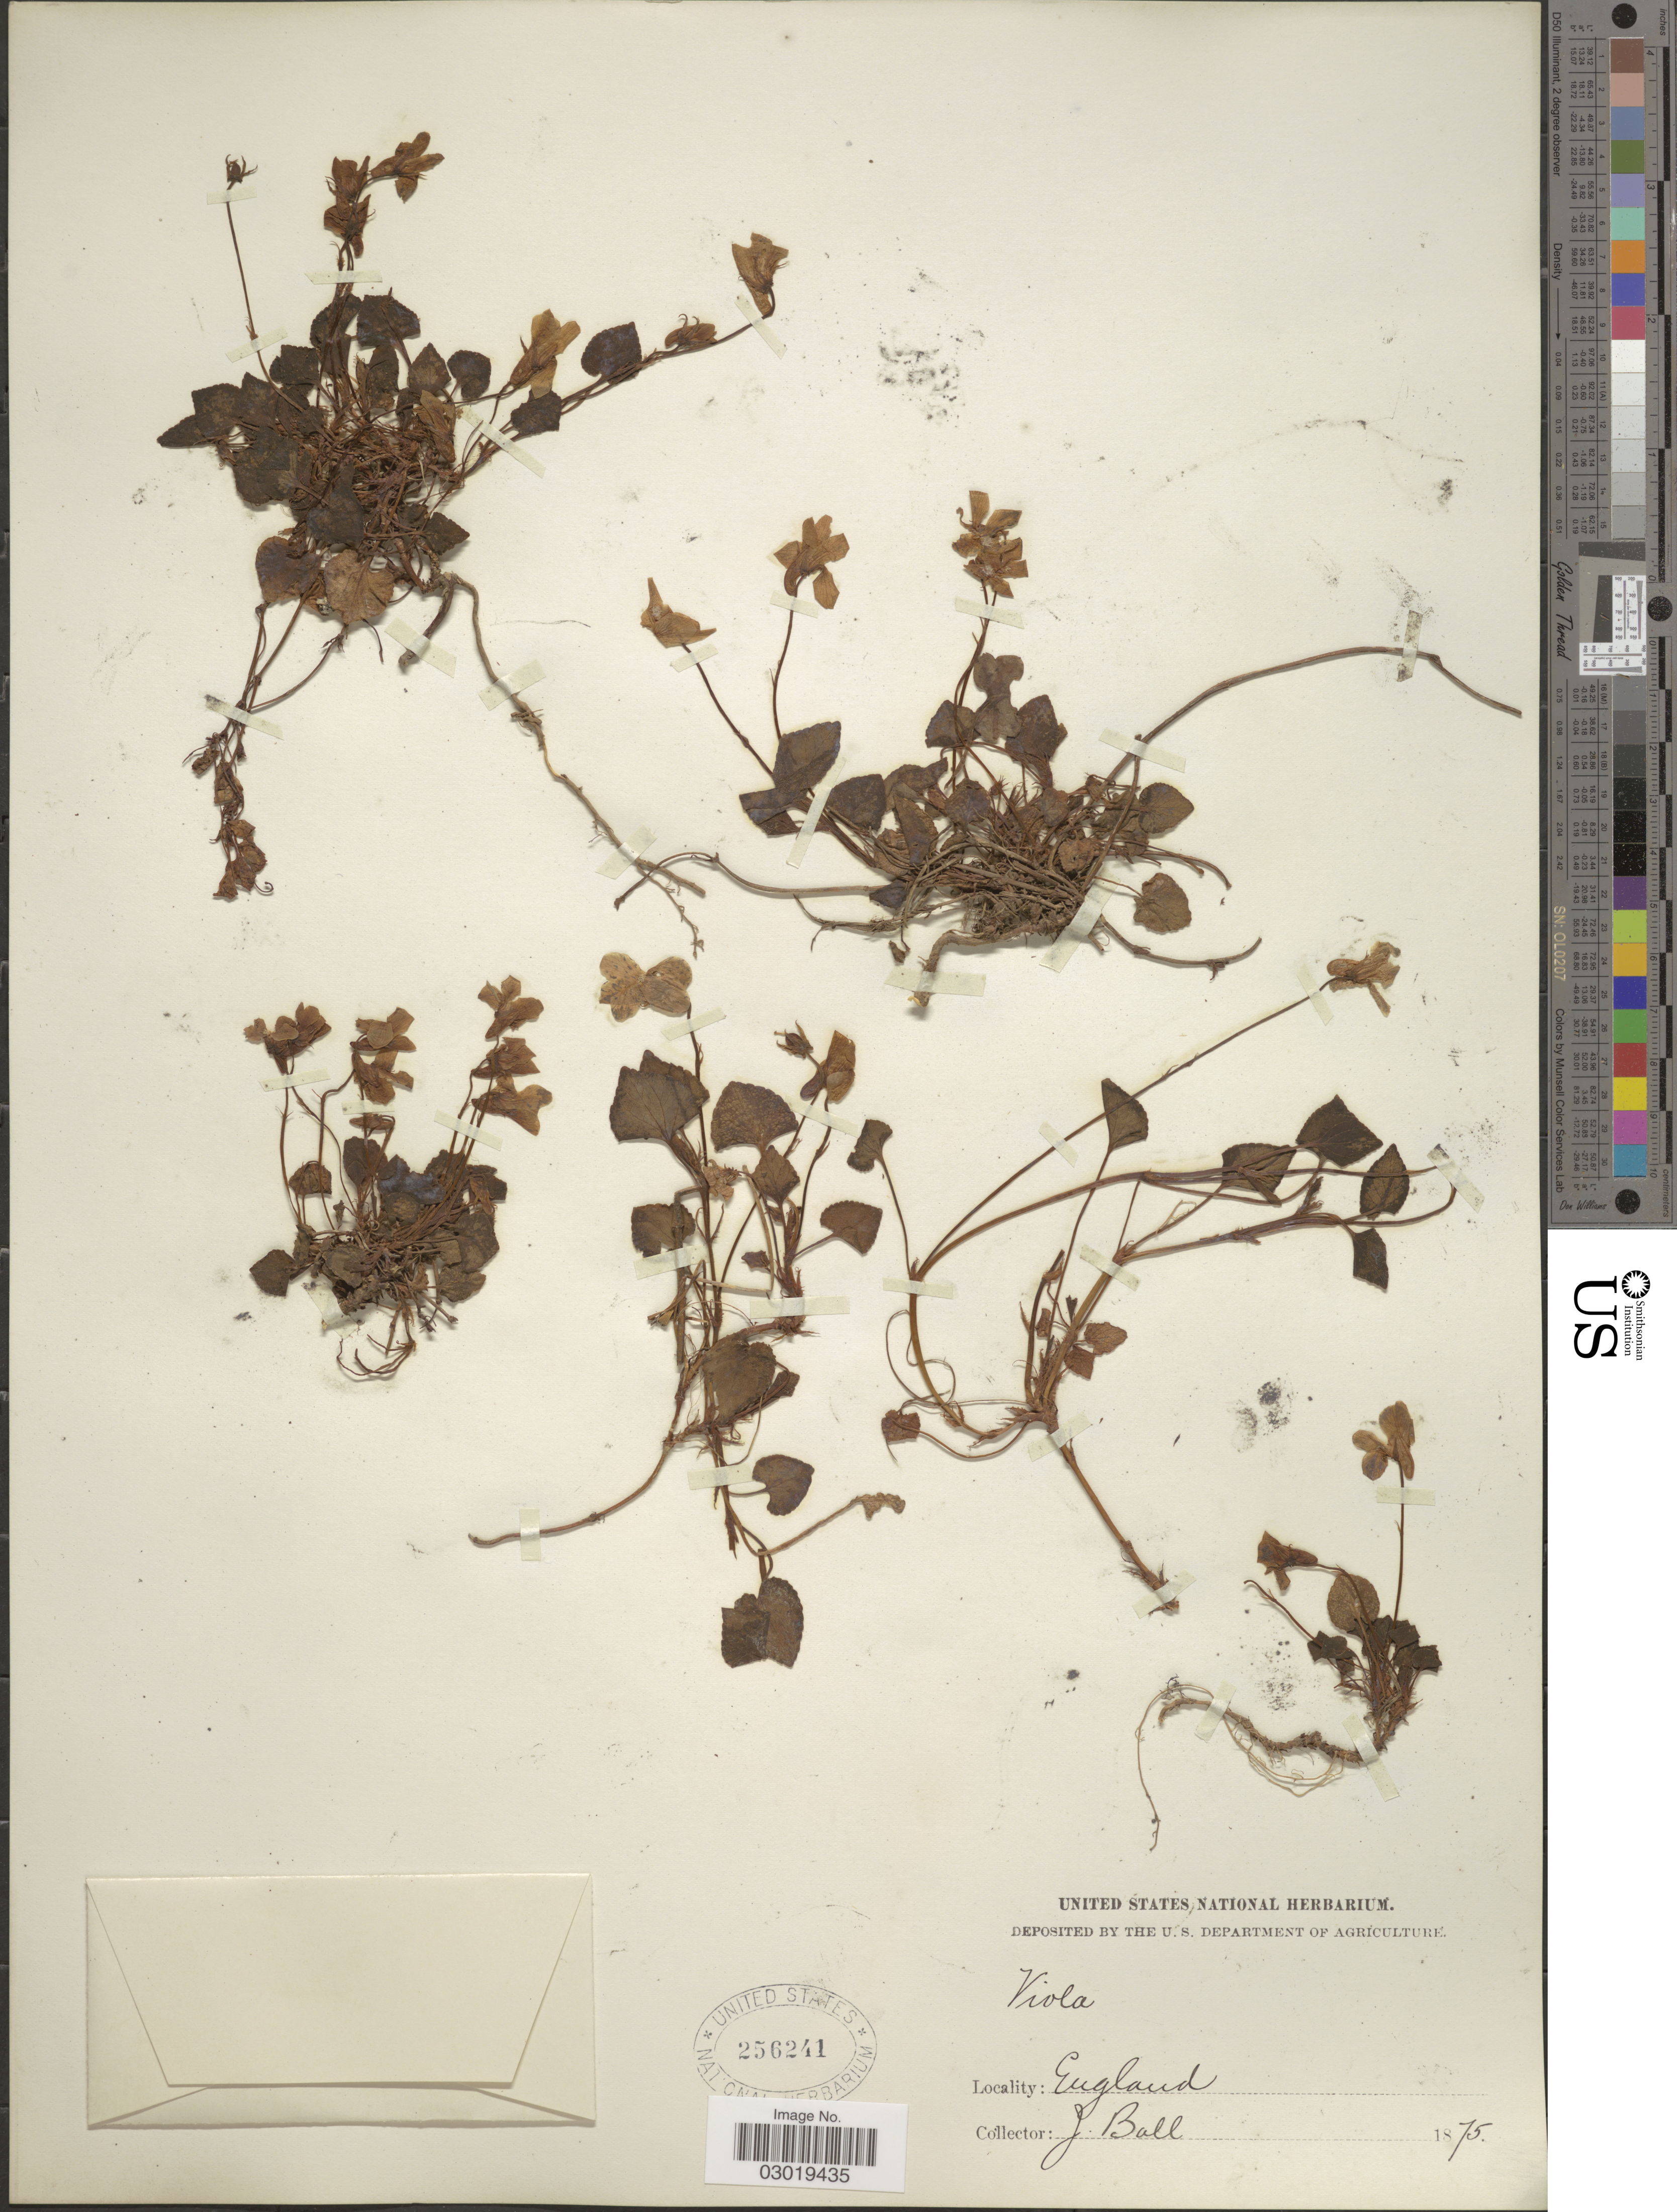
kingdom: Plantae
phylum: Tracheophyta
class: Magnoliopsida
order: Malpighiales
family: Violaceae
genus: Viola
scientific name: Viola sp.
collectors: J. Ball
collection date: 1875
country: United Kingdom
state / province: England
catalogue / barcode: US 256241